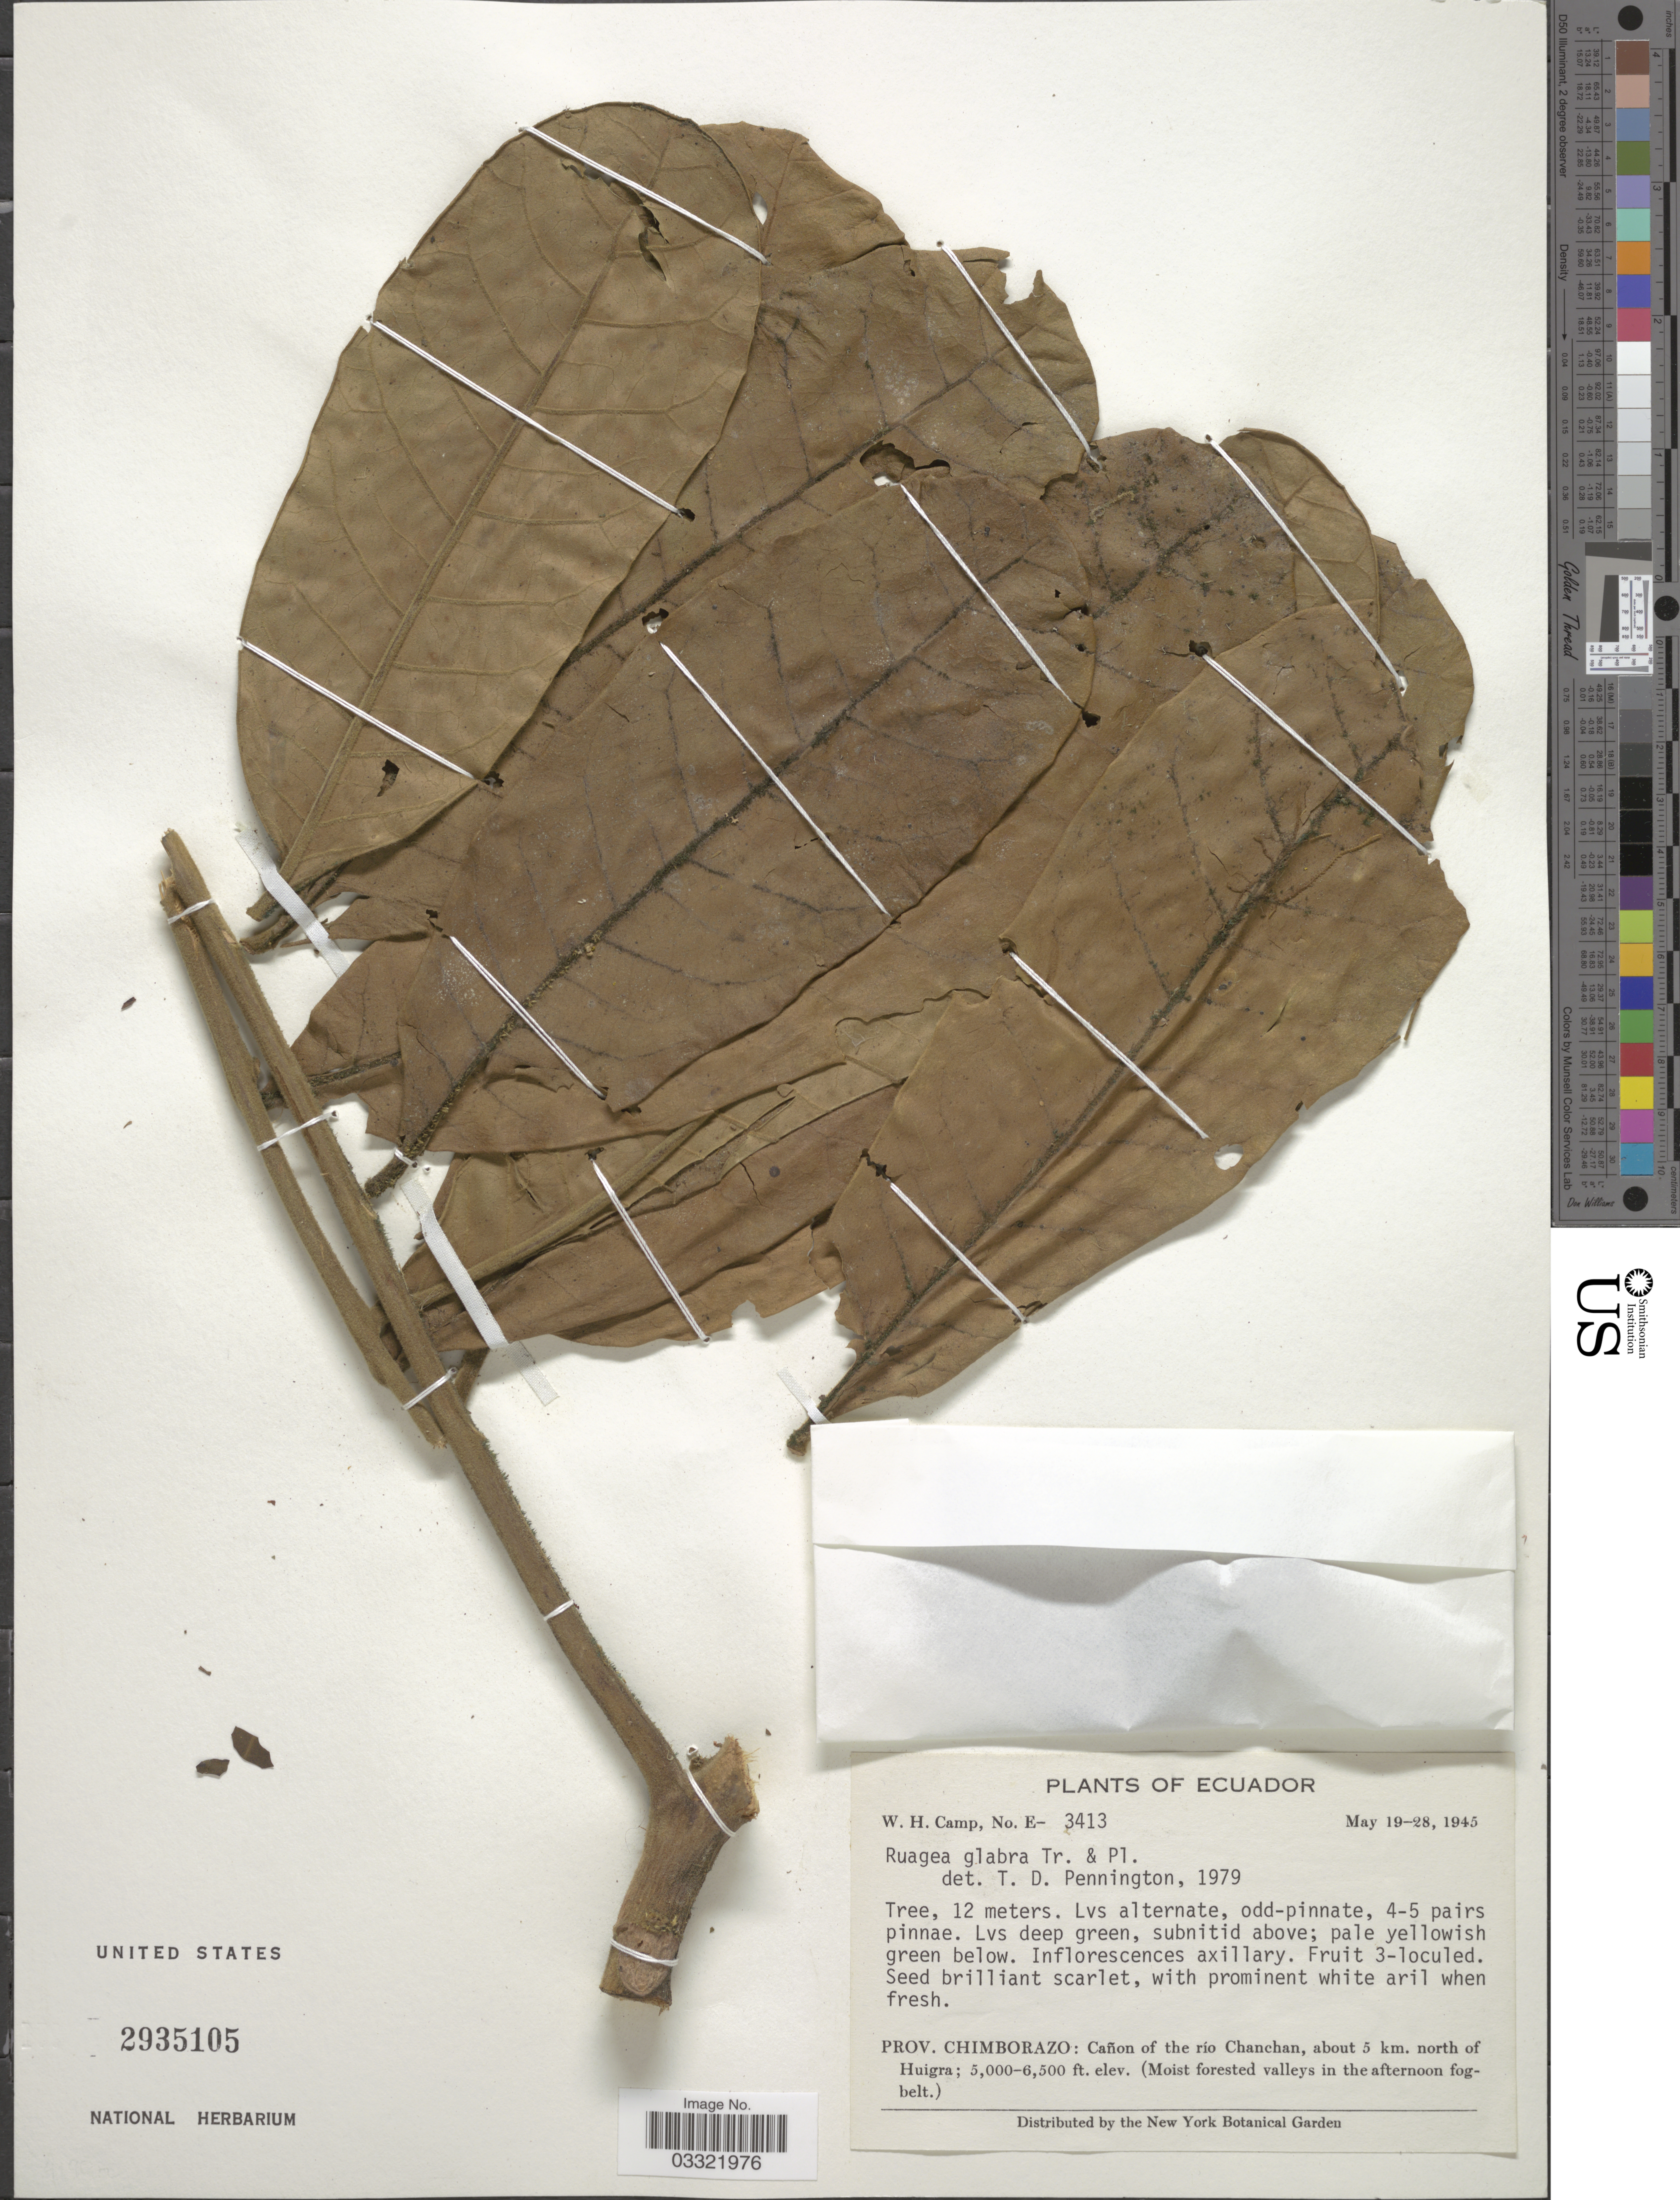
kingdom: Plantae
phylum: Tracheophyta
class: Magnoliopsida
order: Sapindales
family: Meliaceae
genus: Ruagea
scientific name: Ruagea glabra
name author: Triana & Planch.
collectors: W. H. Camp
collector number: E-3413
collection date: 1945-05-19/1945-05-28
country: Ecuador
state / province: Chimborazo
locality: Cañon of the río Chanchan, about 5 km. north of Huigra.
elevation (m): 1524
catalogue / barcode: US 2935105